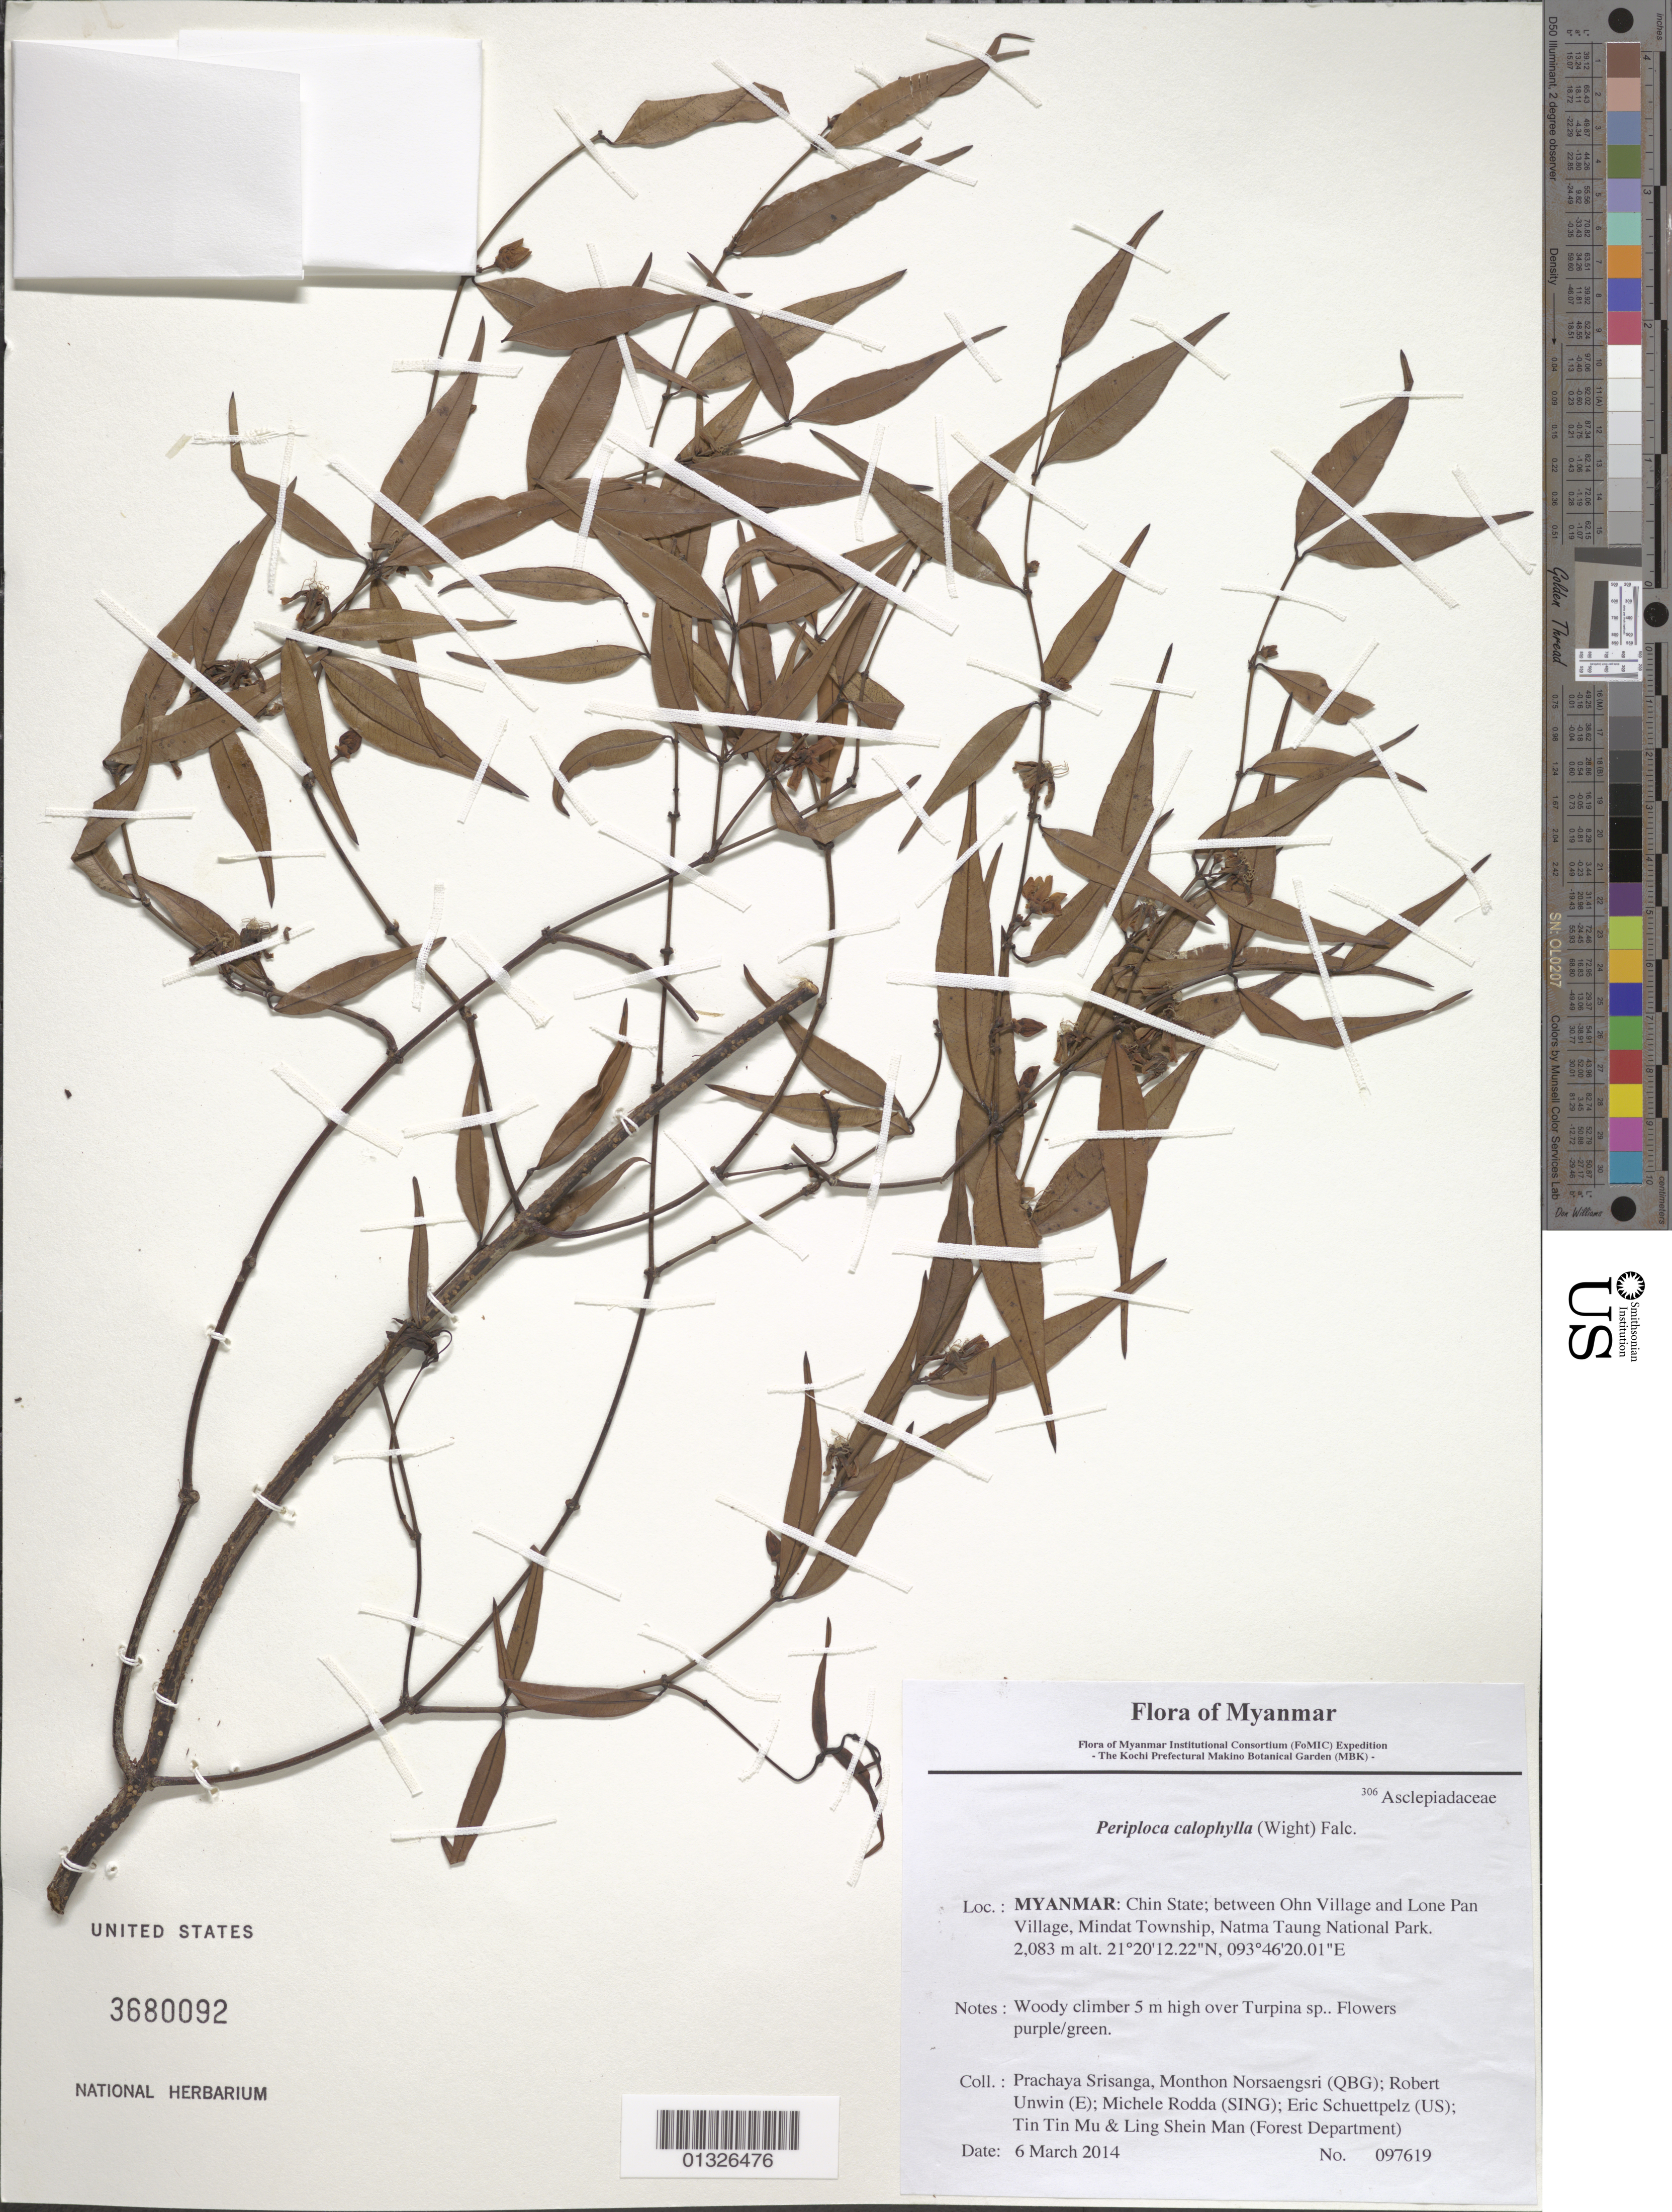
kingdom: Plantae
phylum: Tracheophyta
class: Magnoliopsida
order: Gentianales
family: Apocynaceae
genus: Periploca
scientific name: Periploca calophylla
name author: Rich. & Quart.-Dill.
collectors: P. Srisanga, M. Norsaengsri, R. Unwin, M. Rodda, E. Schuettpelz, Tin Tin Mu & Ling Shein Man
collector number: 97619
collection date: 2014-03-06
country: Myanmar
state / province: Chin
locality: Between Ohn Village and Lone Pan Village, Mindat Township, Natma Taung National Park.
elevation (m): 2083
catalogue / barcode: US 3680092